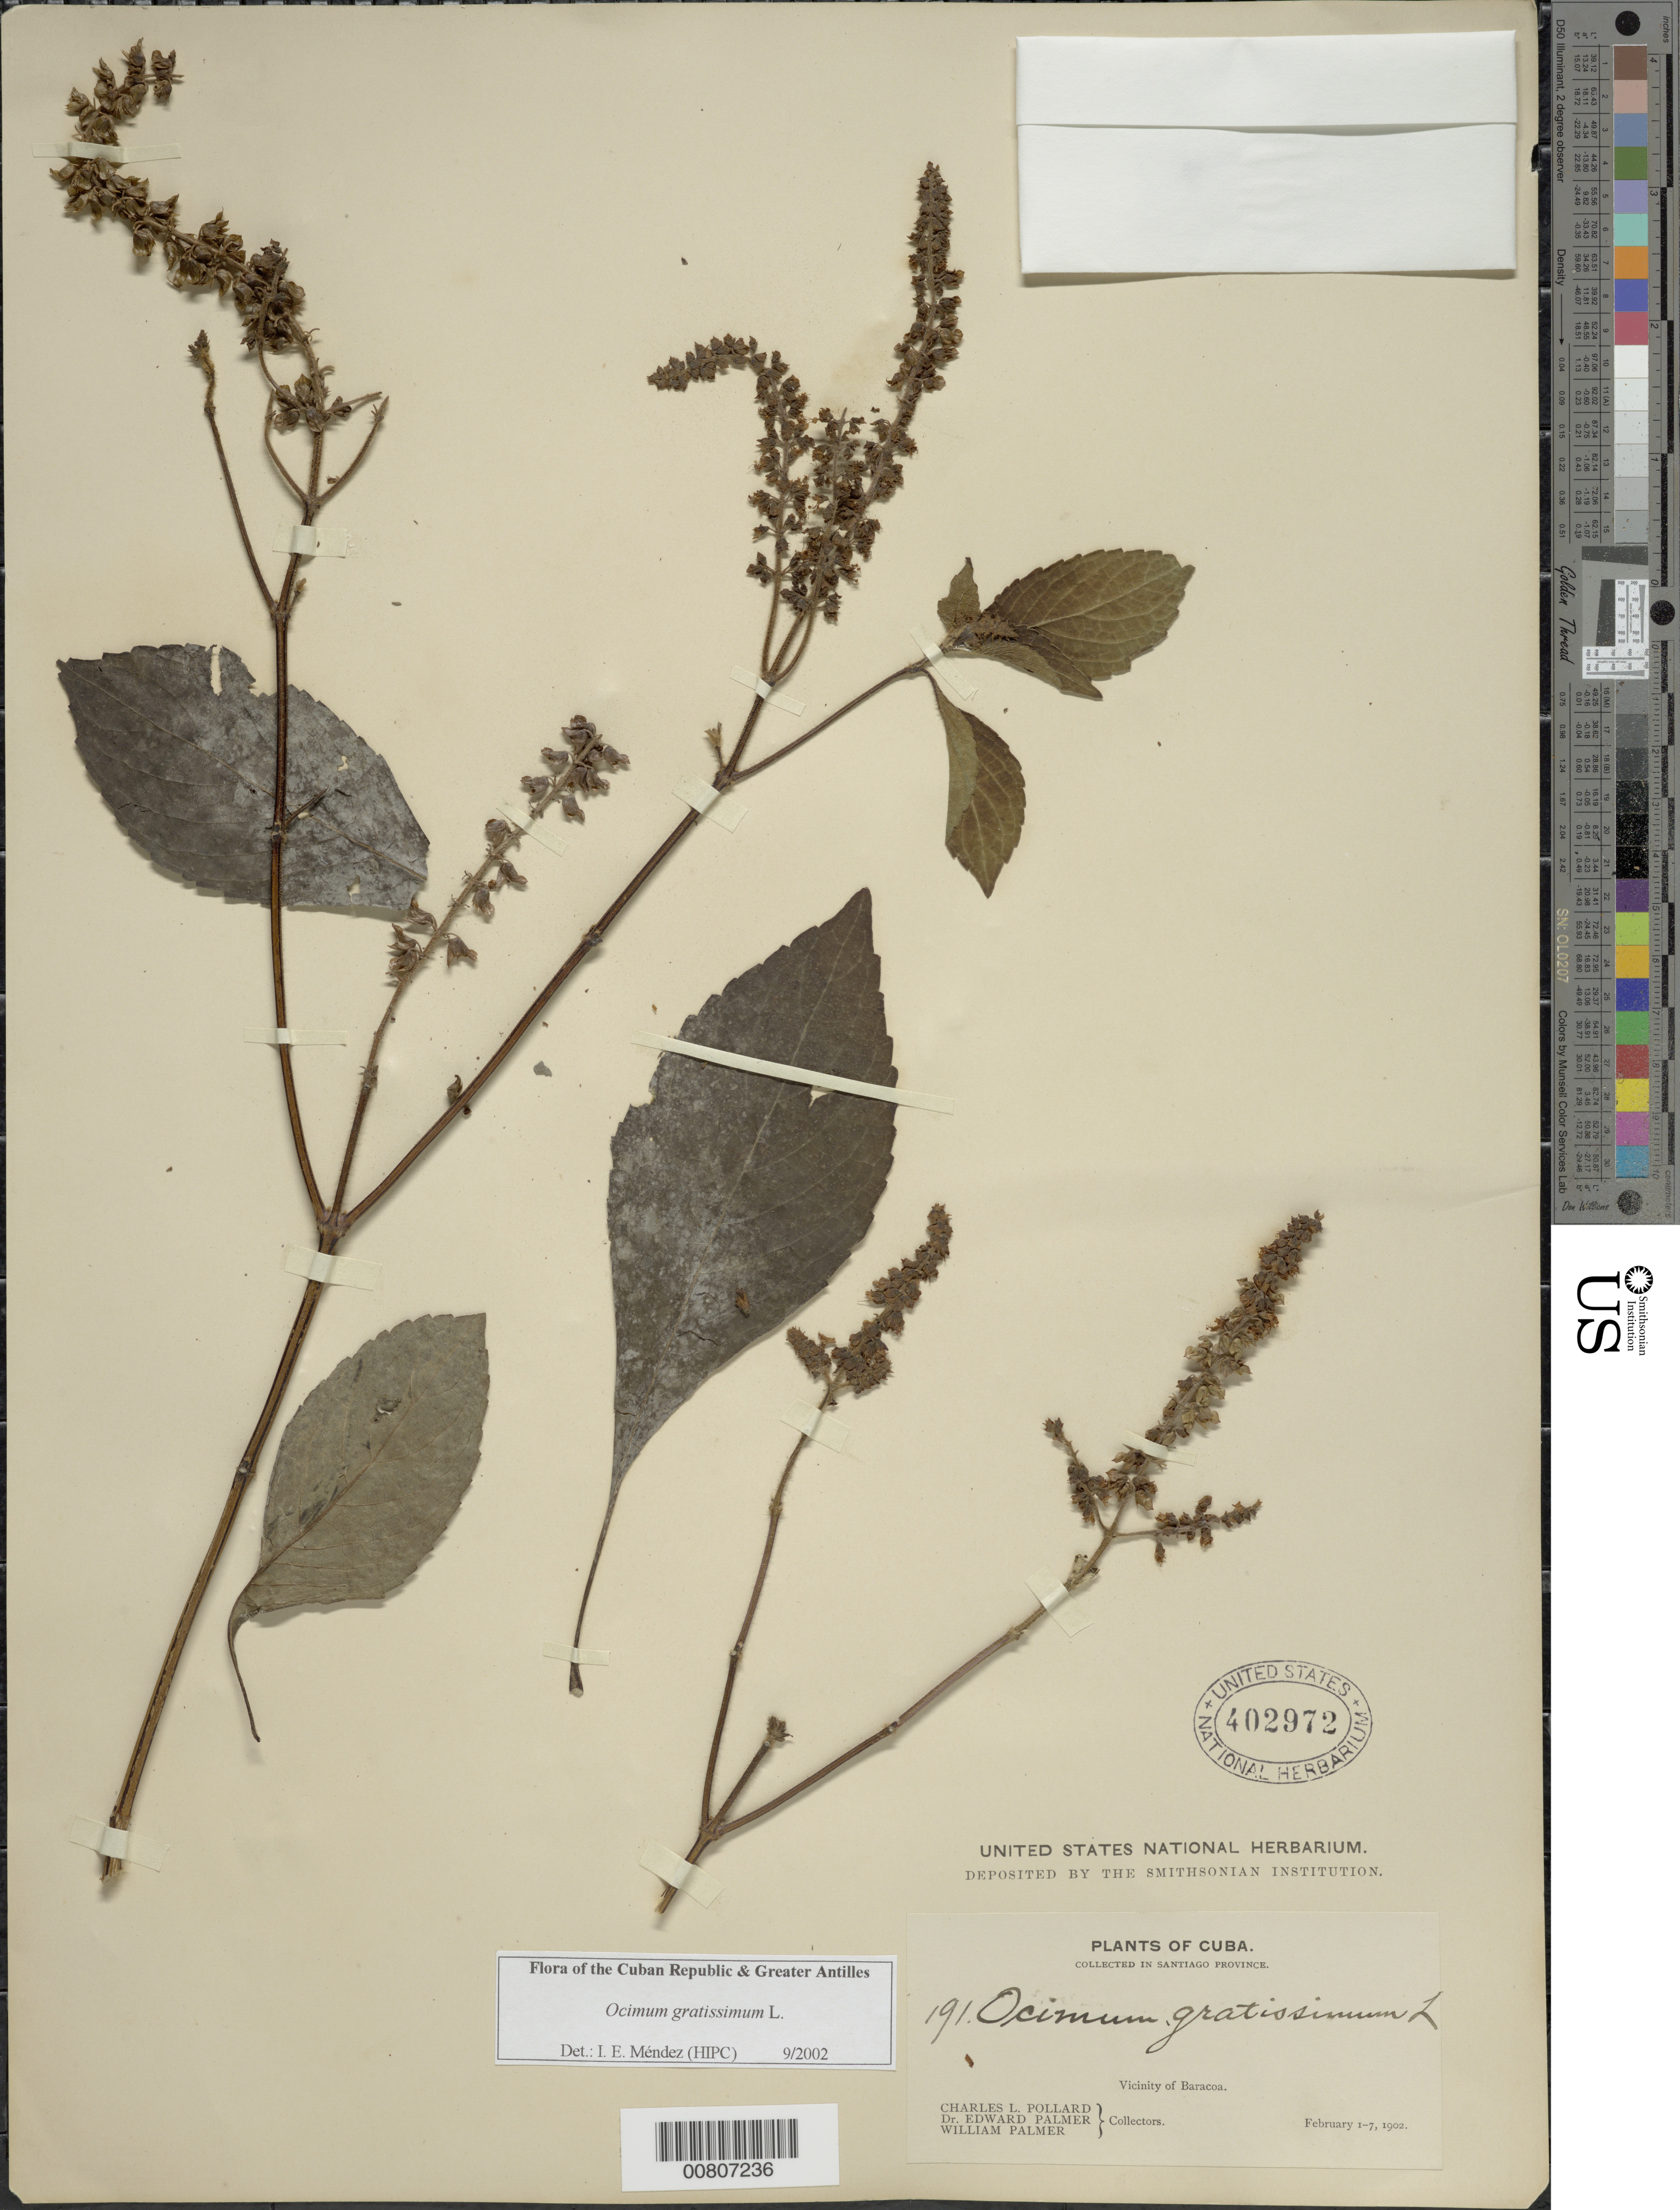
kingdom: Plantae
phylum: Tracheophyta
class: Magnoliopsida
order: Lamiales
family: Lamiaceae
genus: Ocimum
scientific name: Ocimum gratissimum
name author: L.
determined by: Méndez, Isidro E., (HIPC)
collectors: C. L. Pollard, E. Palmer & W. Palmer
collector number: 191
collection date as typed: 01 Feb 1902 to 07 Feb 1902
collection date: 1902-02-01/1902-02-07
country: Cuba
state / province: Santiago de Cuba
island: Cuba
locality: Santiago Prov , vicinity Baracoa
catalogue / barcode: US 402972